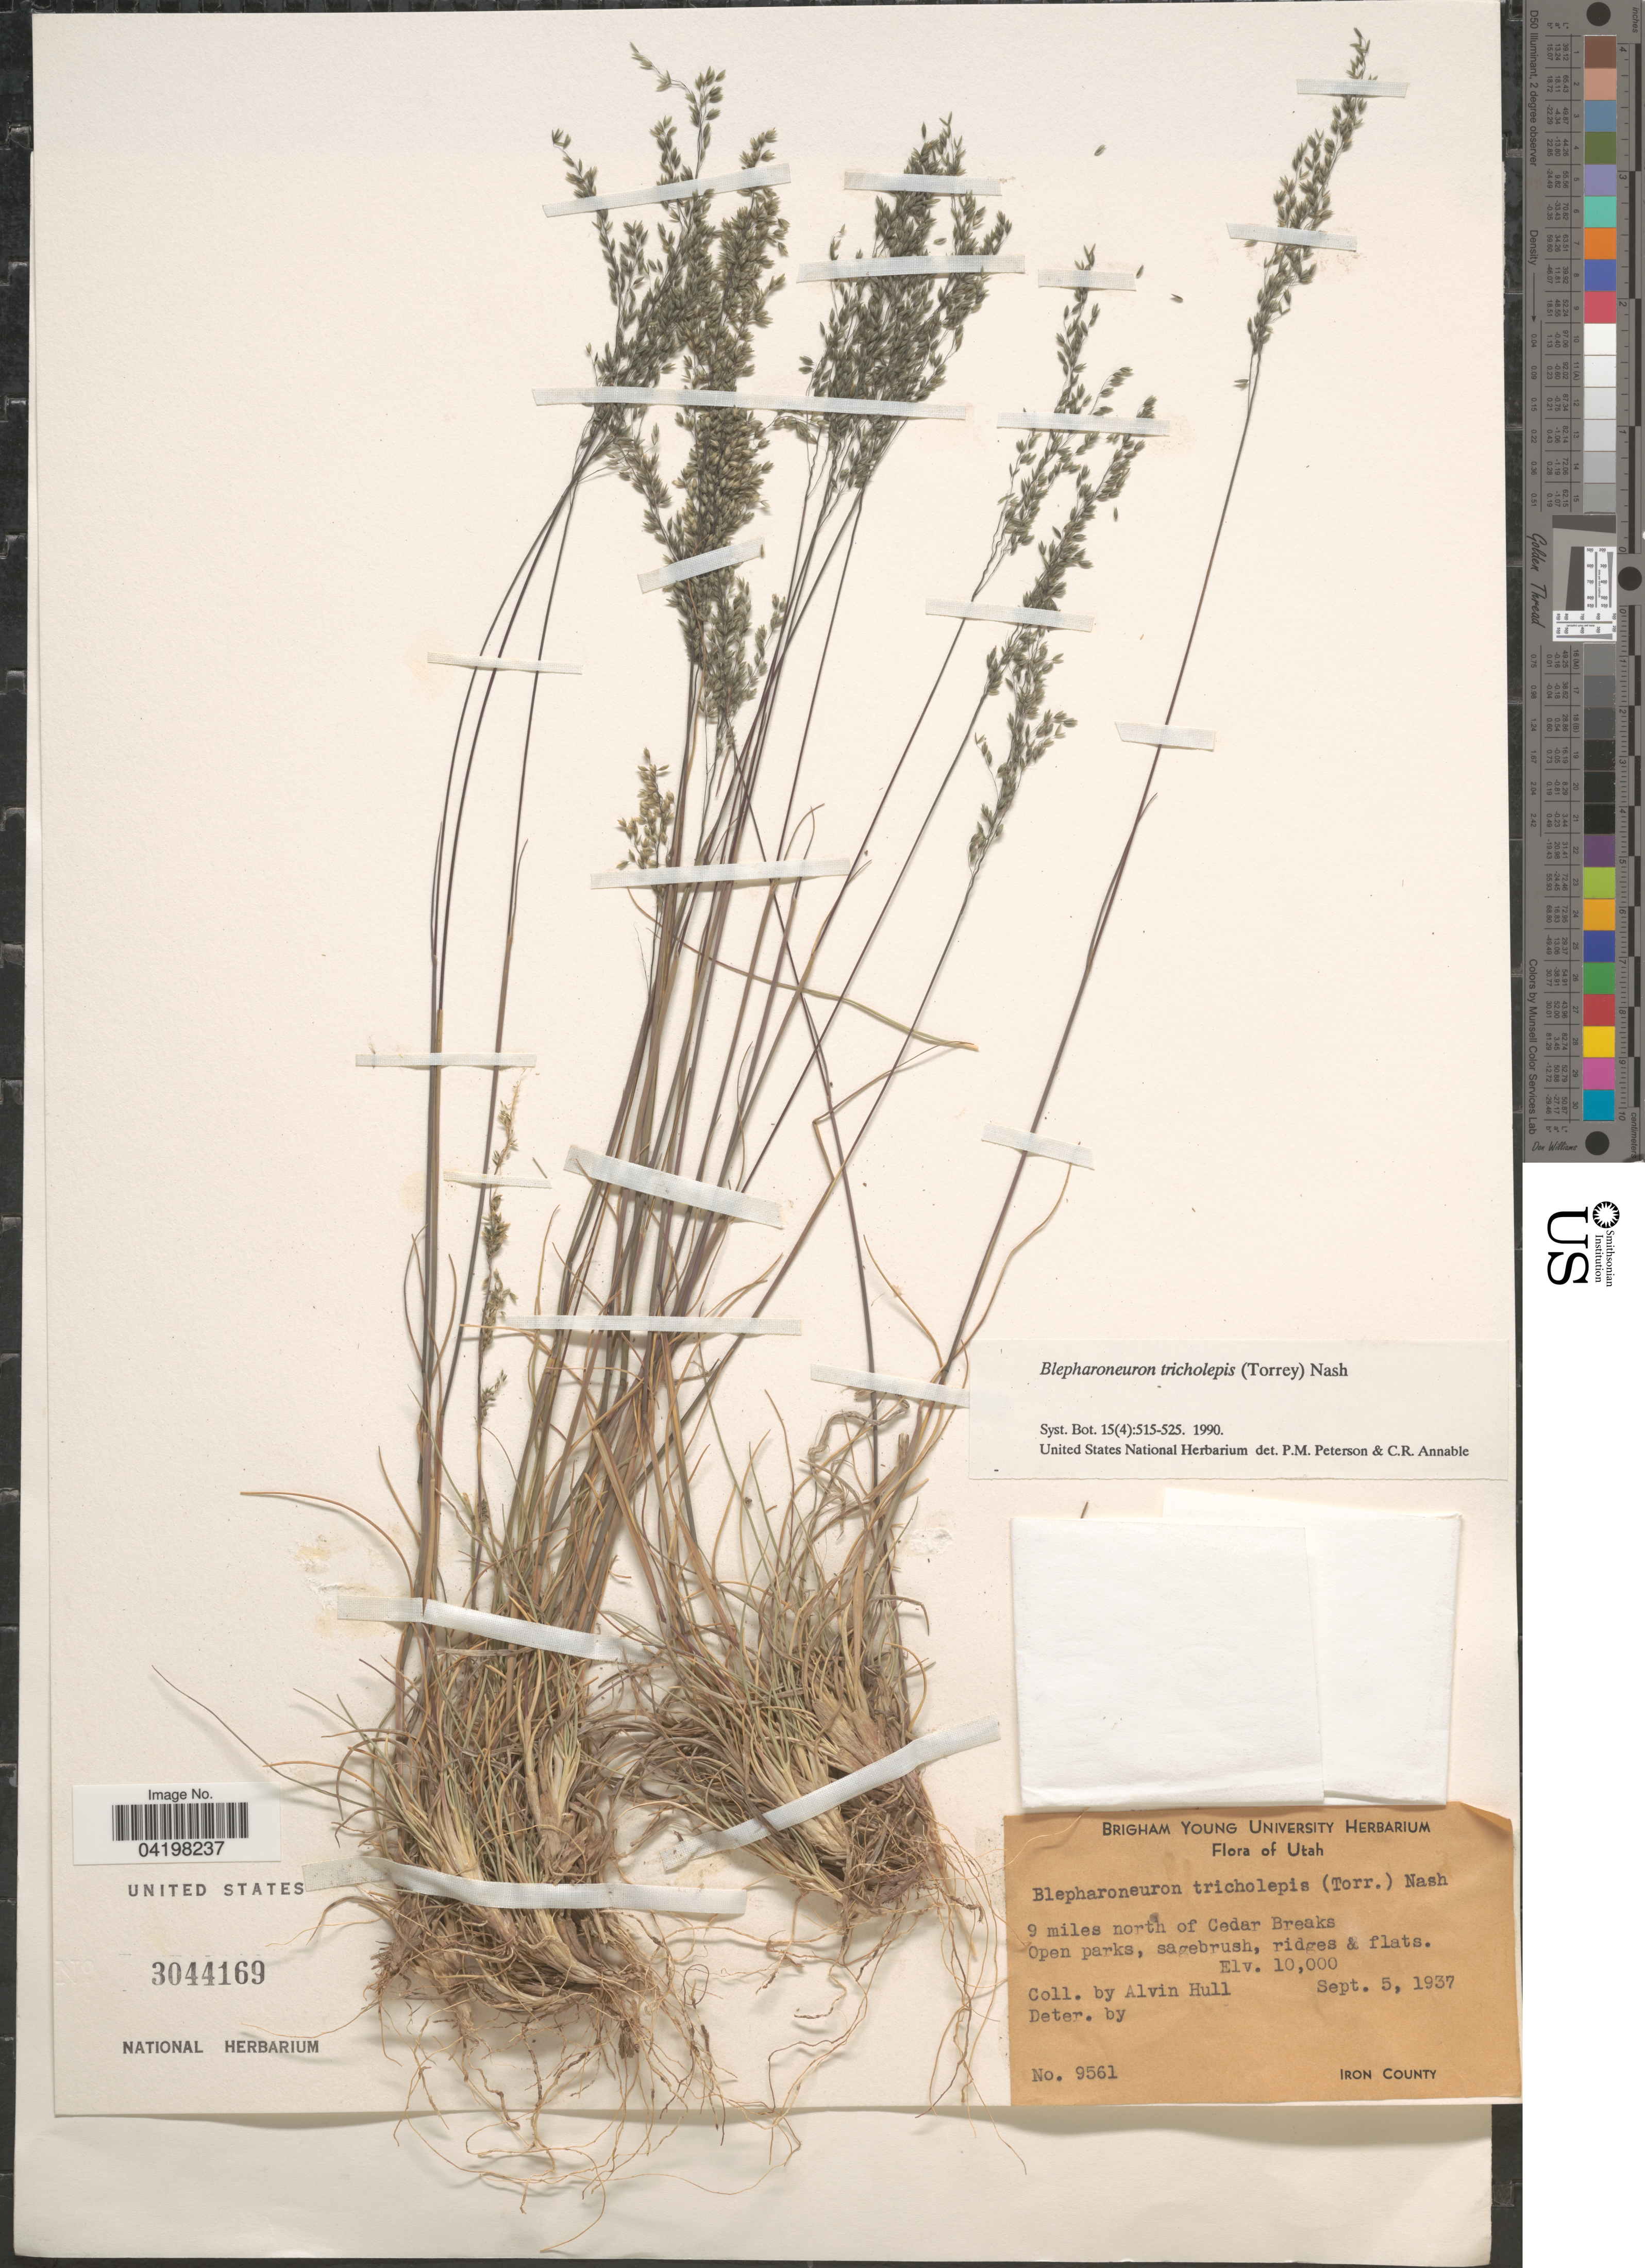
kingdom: Plantae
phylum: Tracheophyta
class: Liliopsida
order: Poales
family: Poaceae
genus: Muhlenbergia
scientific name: Muhlenbergia tricholepis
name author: (Torr.) Columbus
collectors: A. Hull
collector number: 9561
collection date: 1937-09-05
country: United States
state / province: Utah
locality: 9 miles north of Cedar Breaks. Iron County.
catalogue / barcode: US 3044169